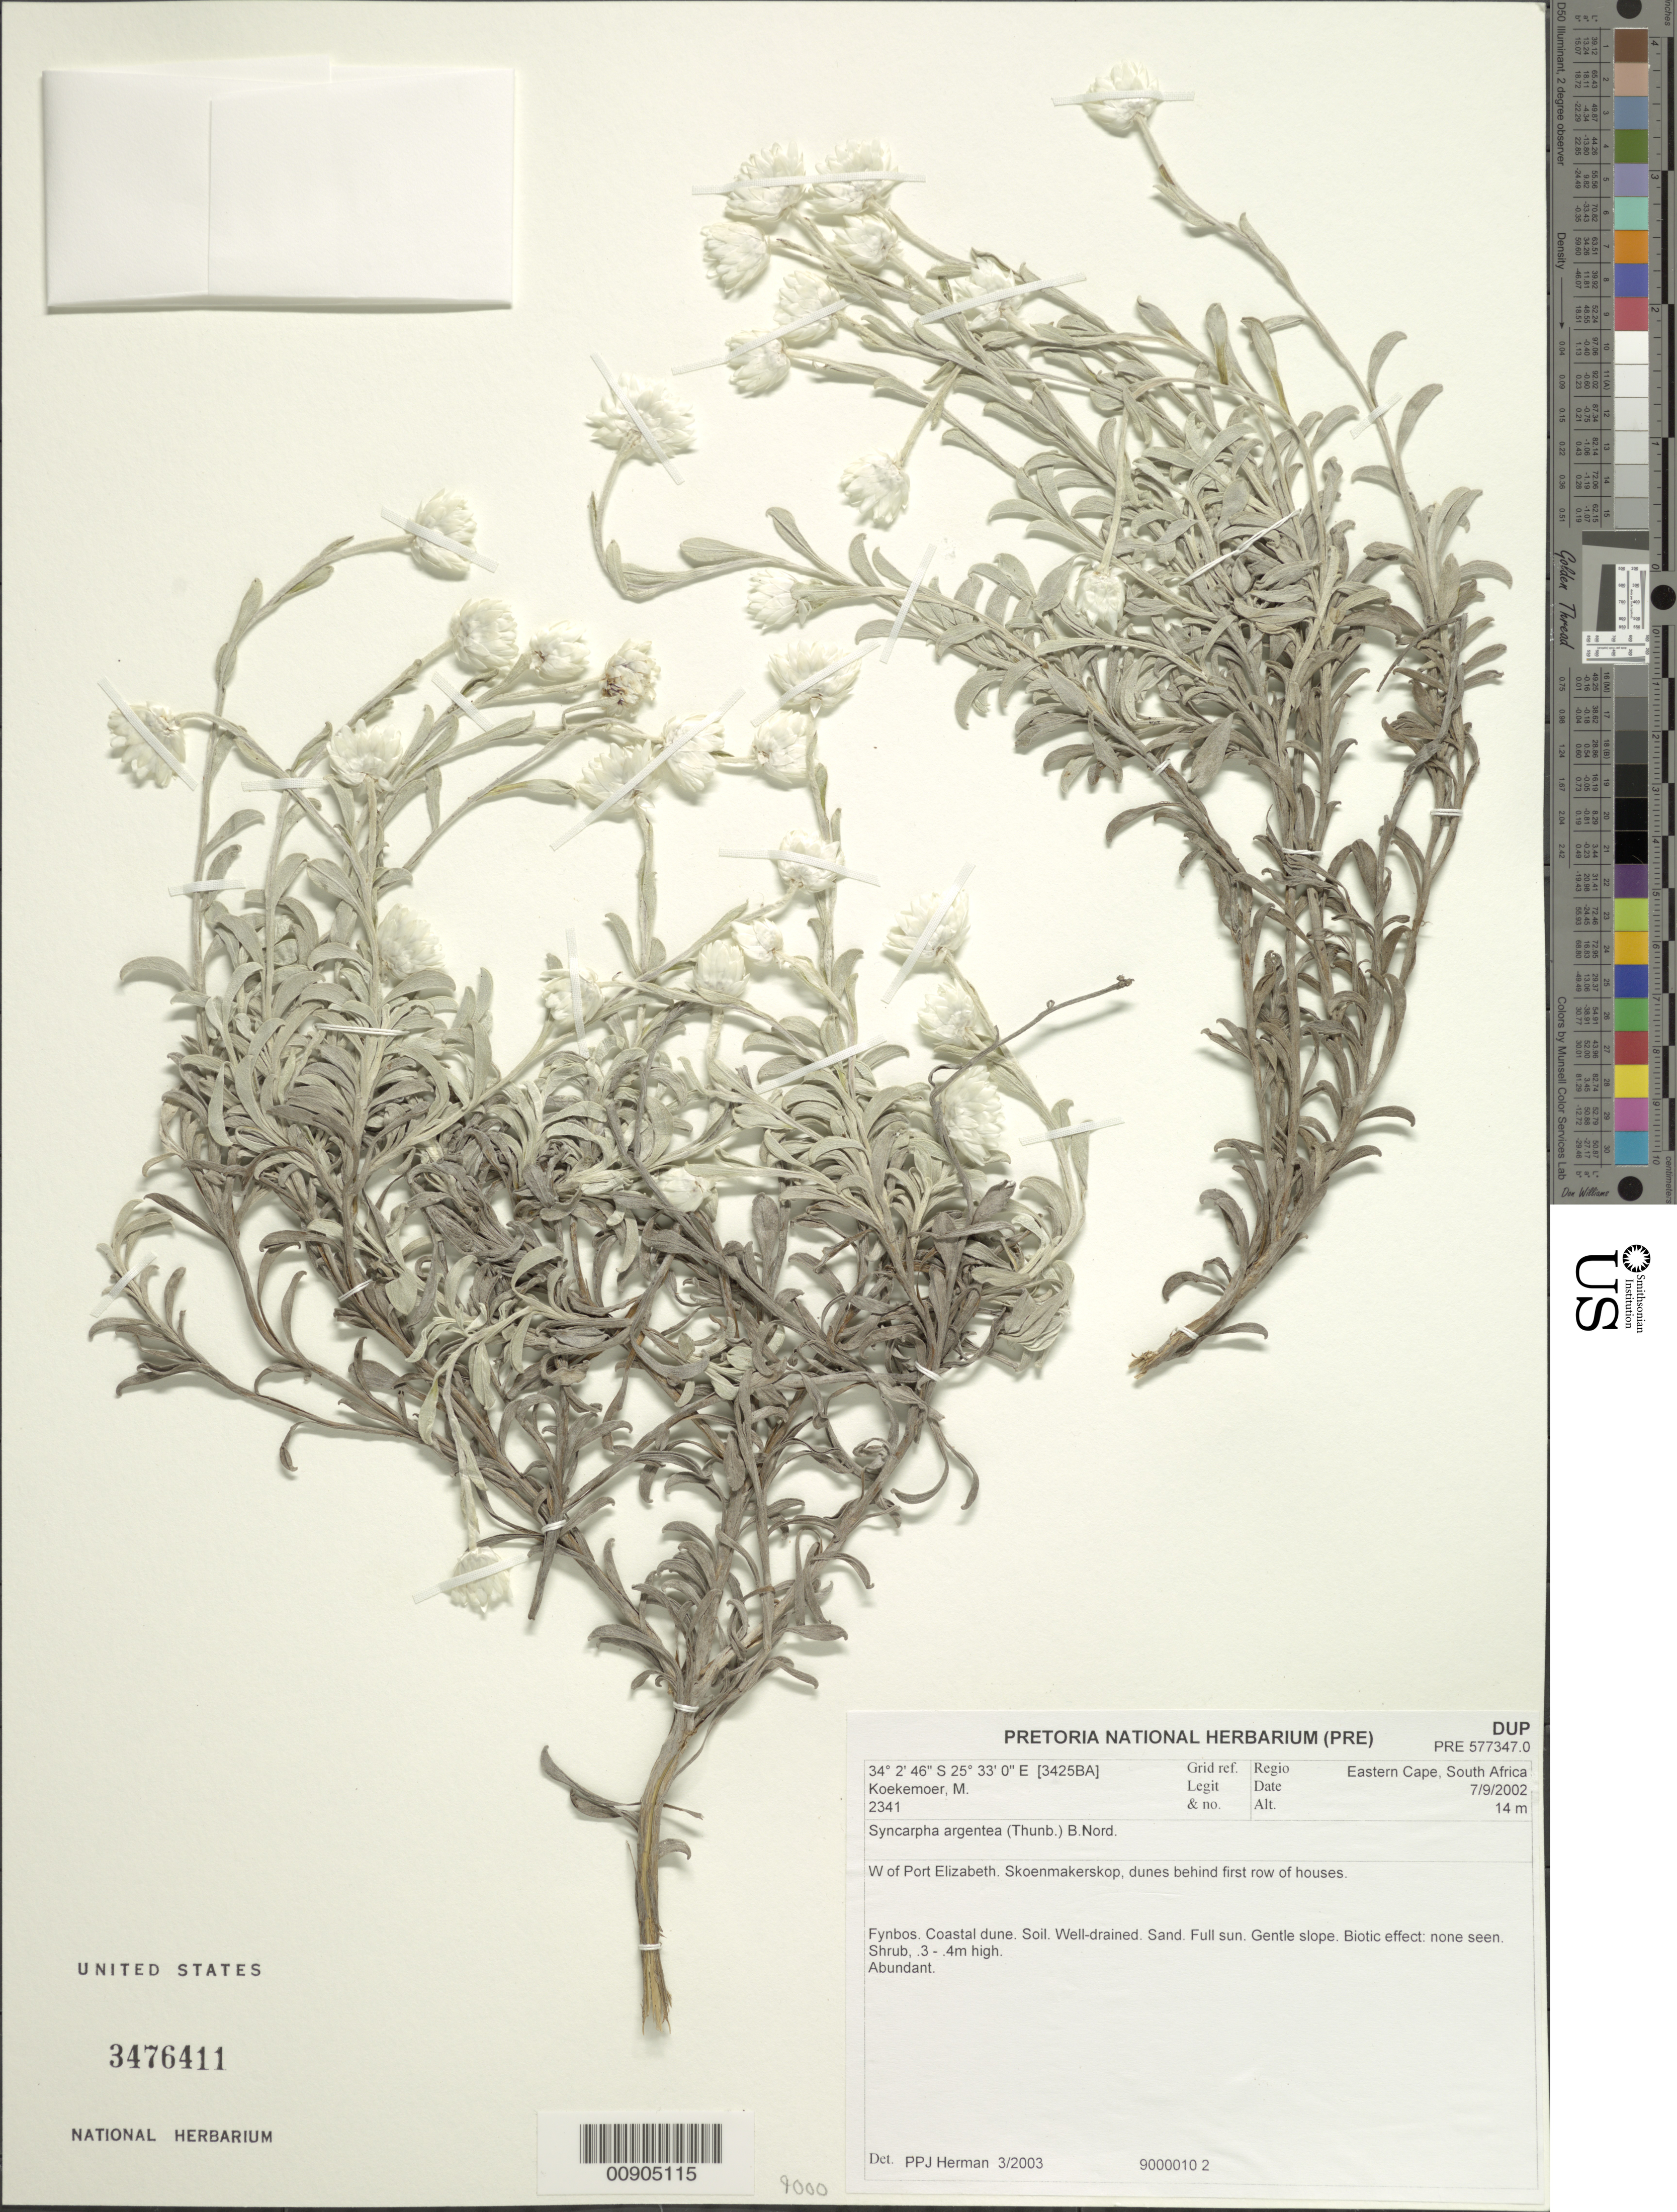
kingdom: Plantae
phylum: Tracheophyta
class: Magnoliopsida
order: Asterales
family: Asteraceae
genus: Syncarpha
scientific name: Syncarpha argentea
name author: (Thunb.) B. Nord.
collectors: M. Koekemoer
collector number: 2341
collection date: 2002-09-07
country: South Africa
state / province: Eastern Cape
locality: W of Port Elizabeth, Skoenmakerskop, dunes behind first houses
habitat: Fynbos, coastal dune, sand, well-drained, full sun, gentle slope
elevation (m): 14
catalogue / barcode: US 3476411